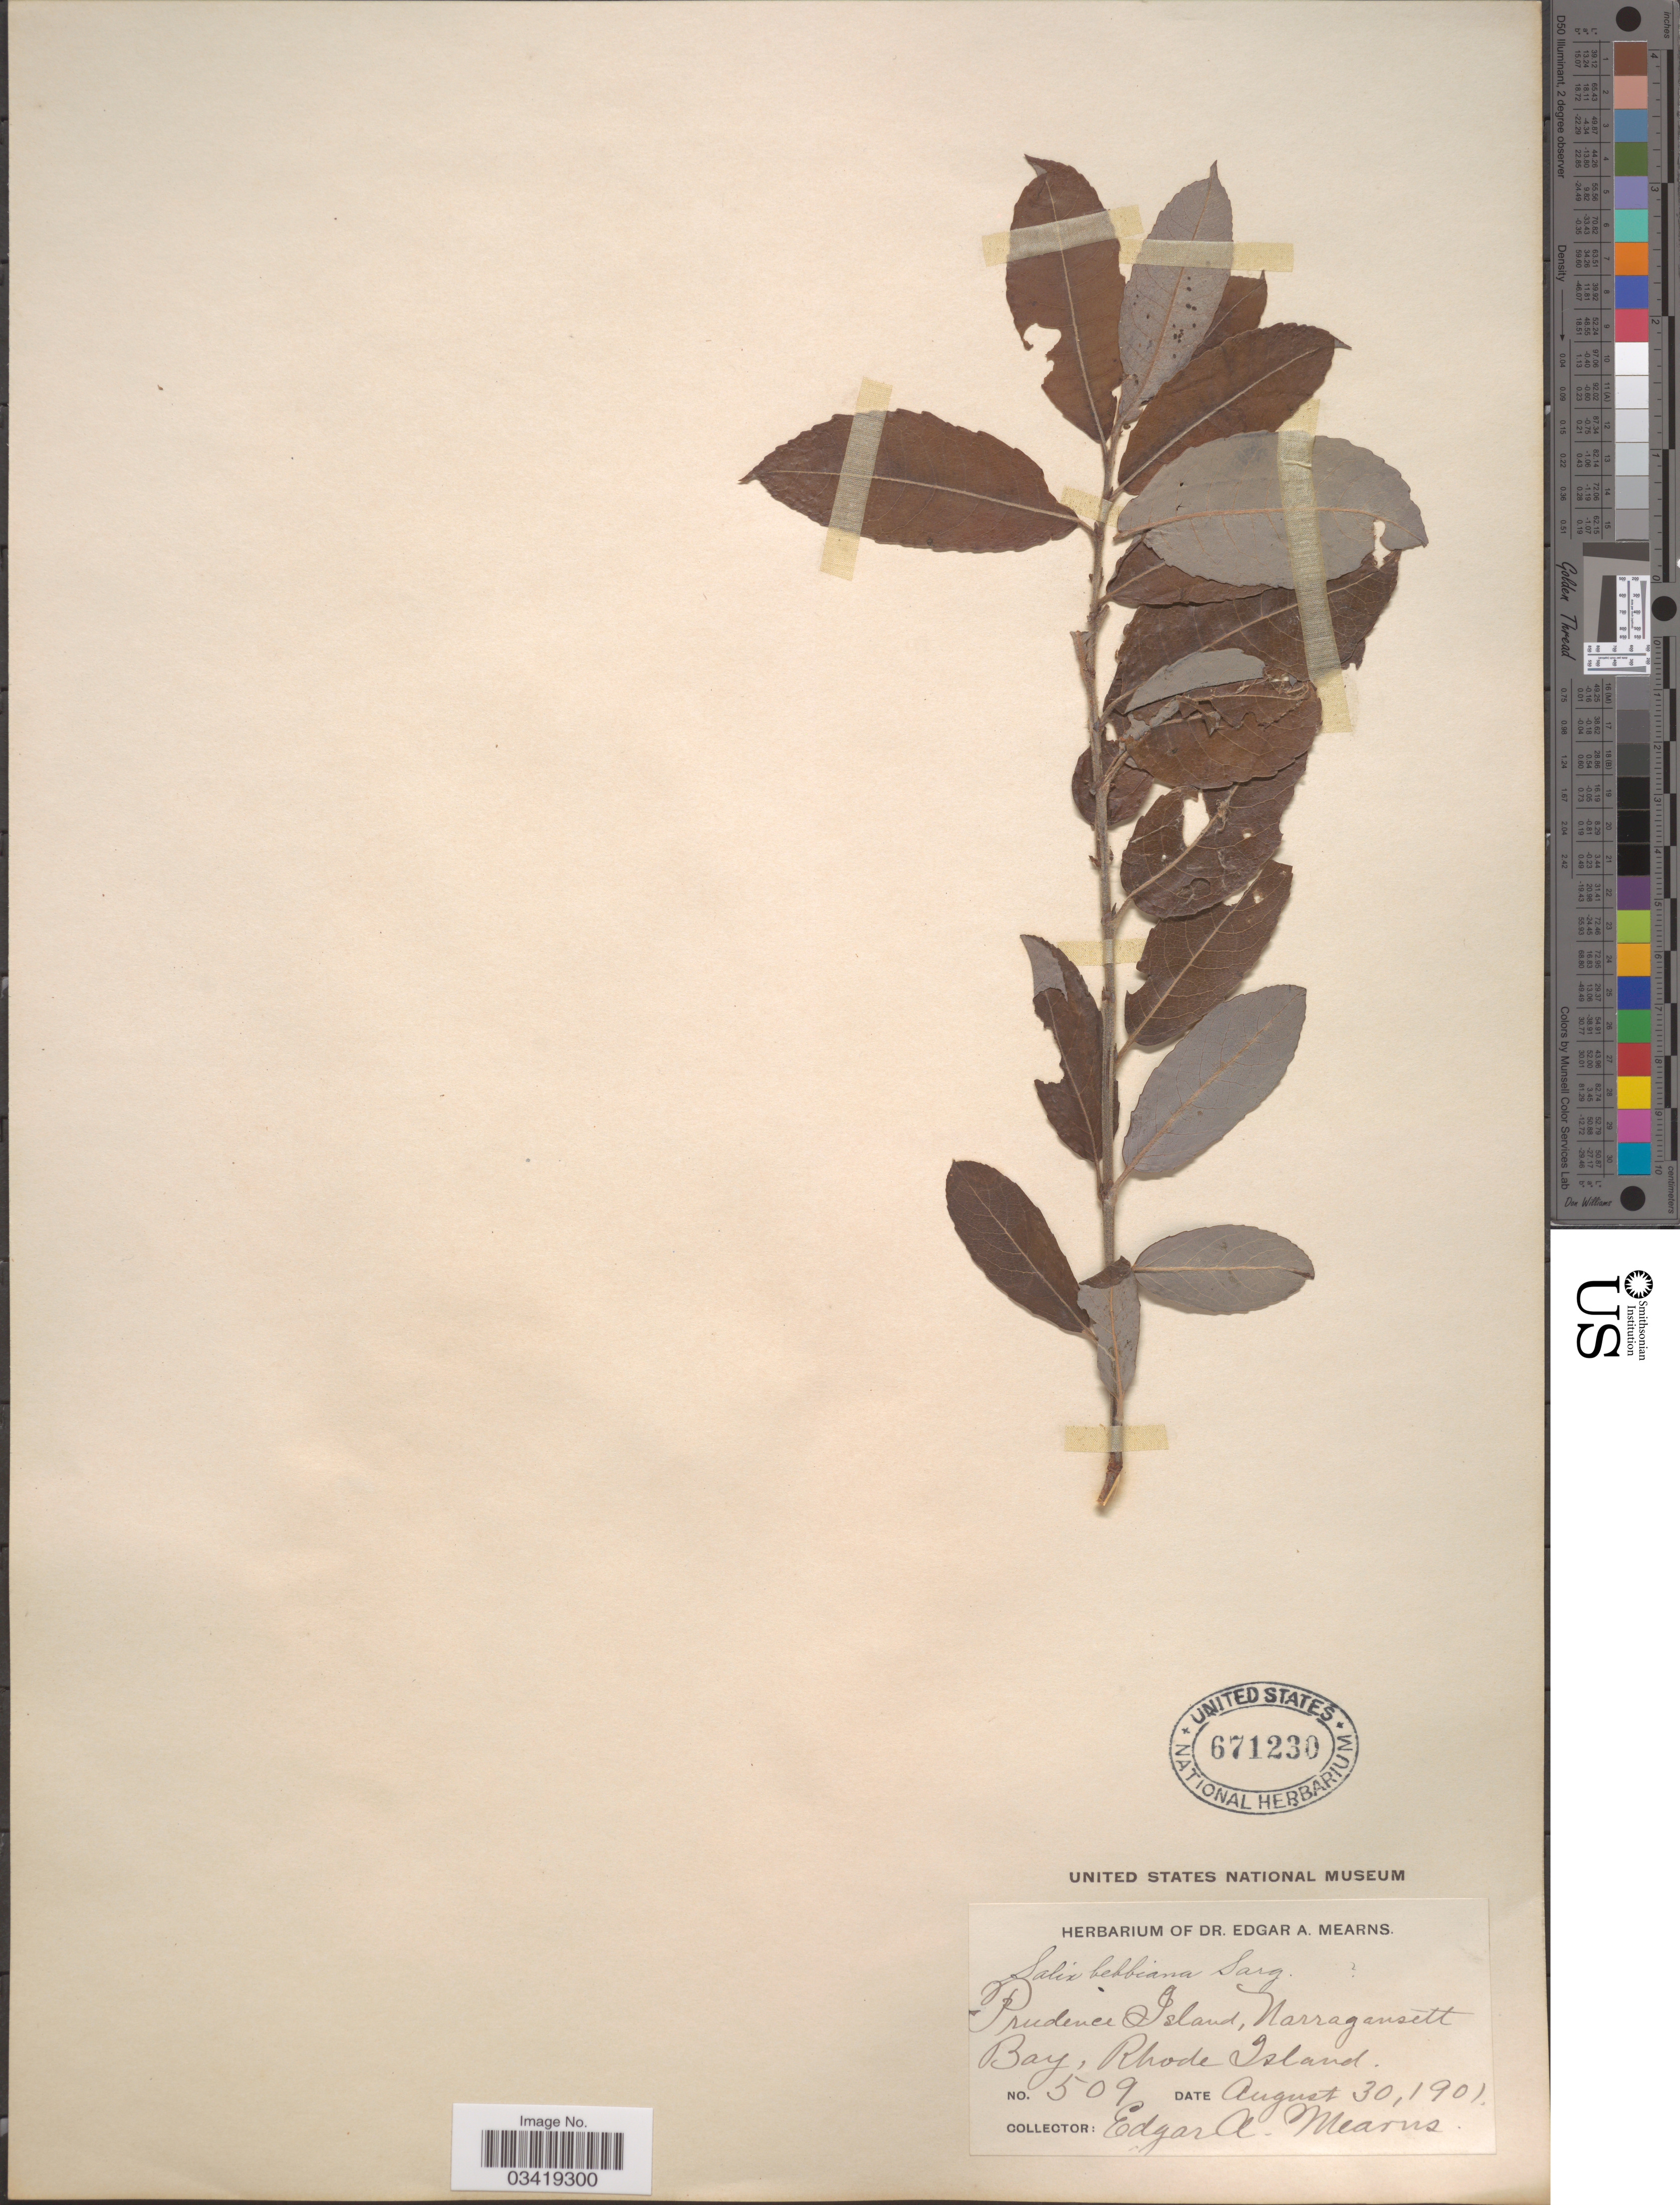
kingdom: Plantae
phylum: Tracheophyta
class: Magnoliopsida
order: Malpighiales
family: Salicaceae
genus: Salix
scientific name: Salix bebbiana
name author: Sarg.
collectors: E. A. Mearns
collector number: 509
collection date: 1901-08-30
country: United States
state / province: Rhode Island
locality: Prudence Island, Narragansett Bay.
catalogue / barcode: US 671230